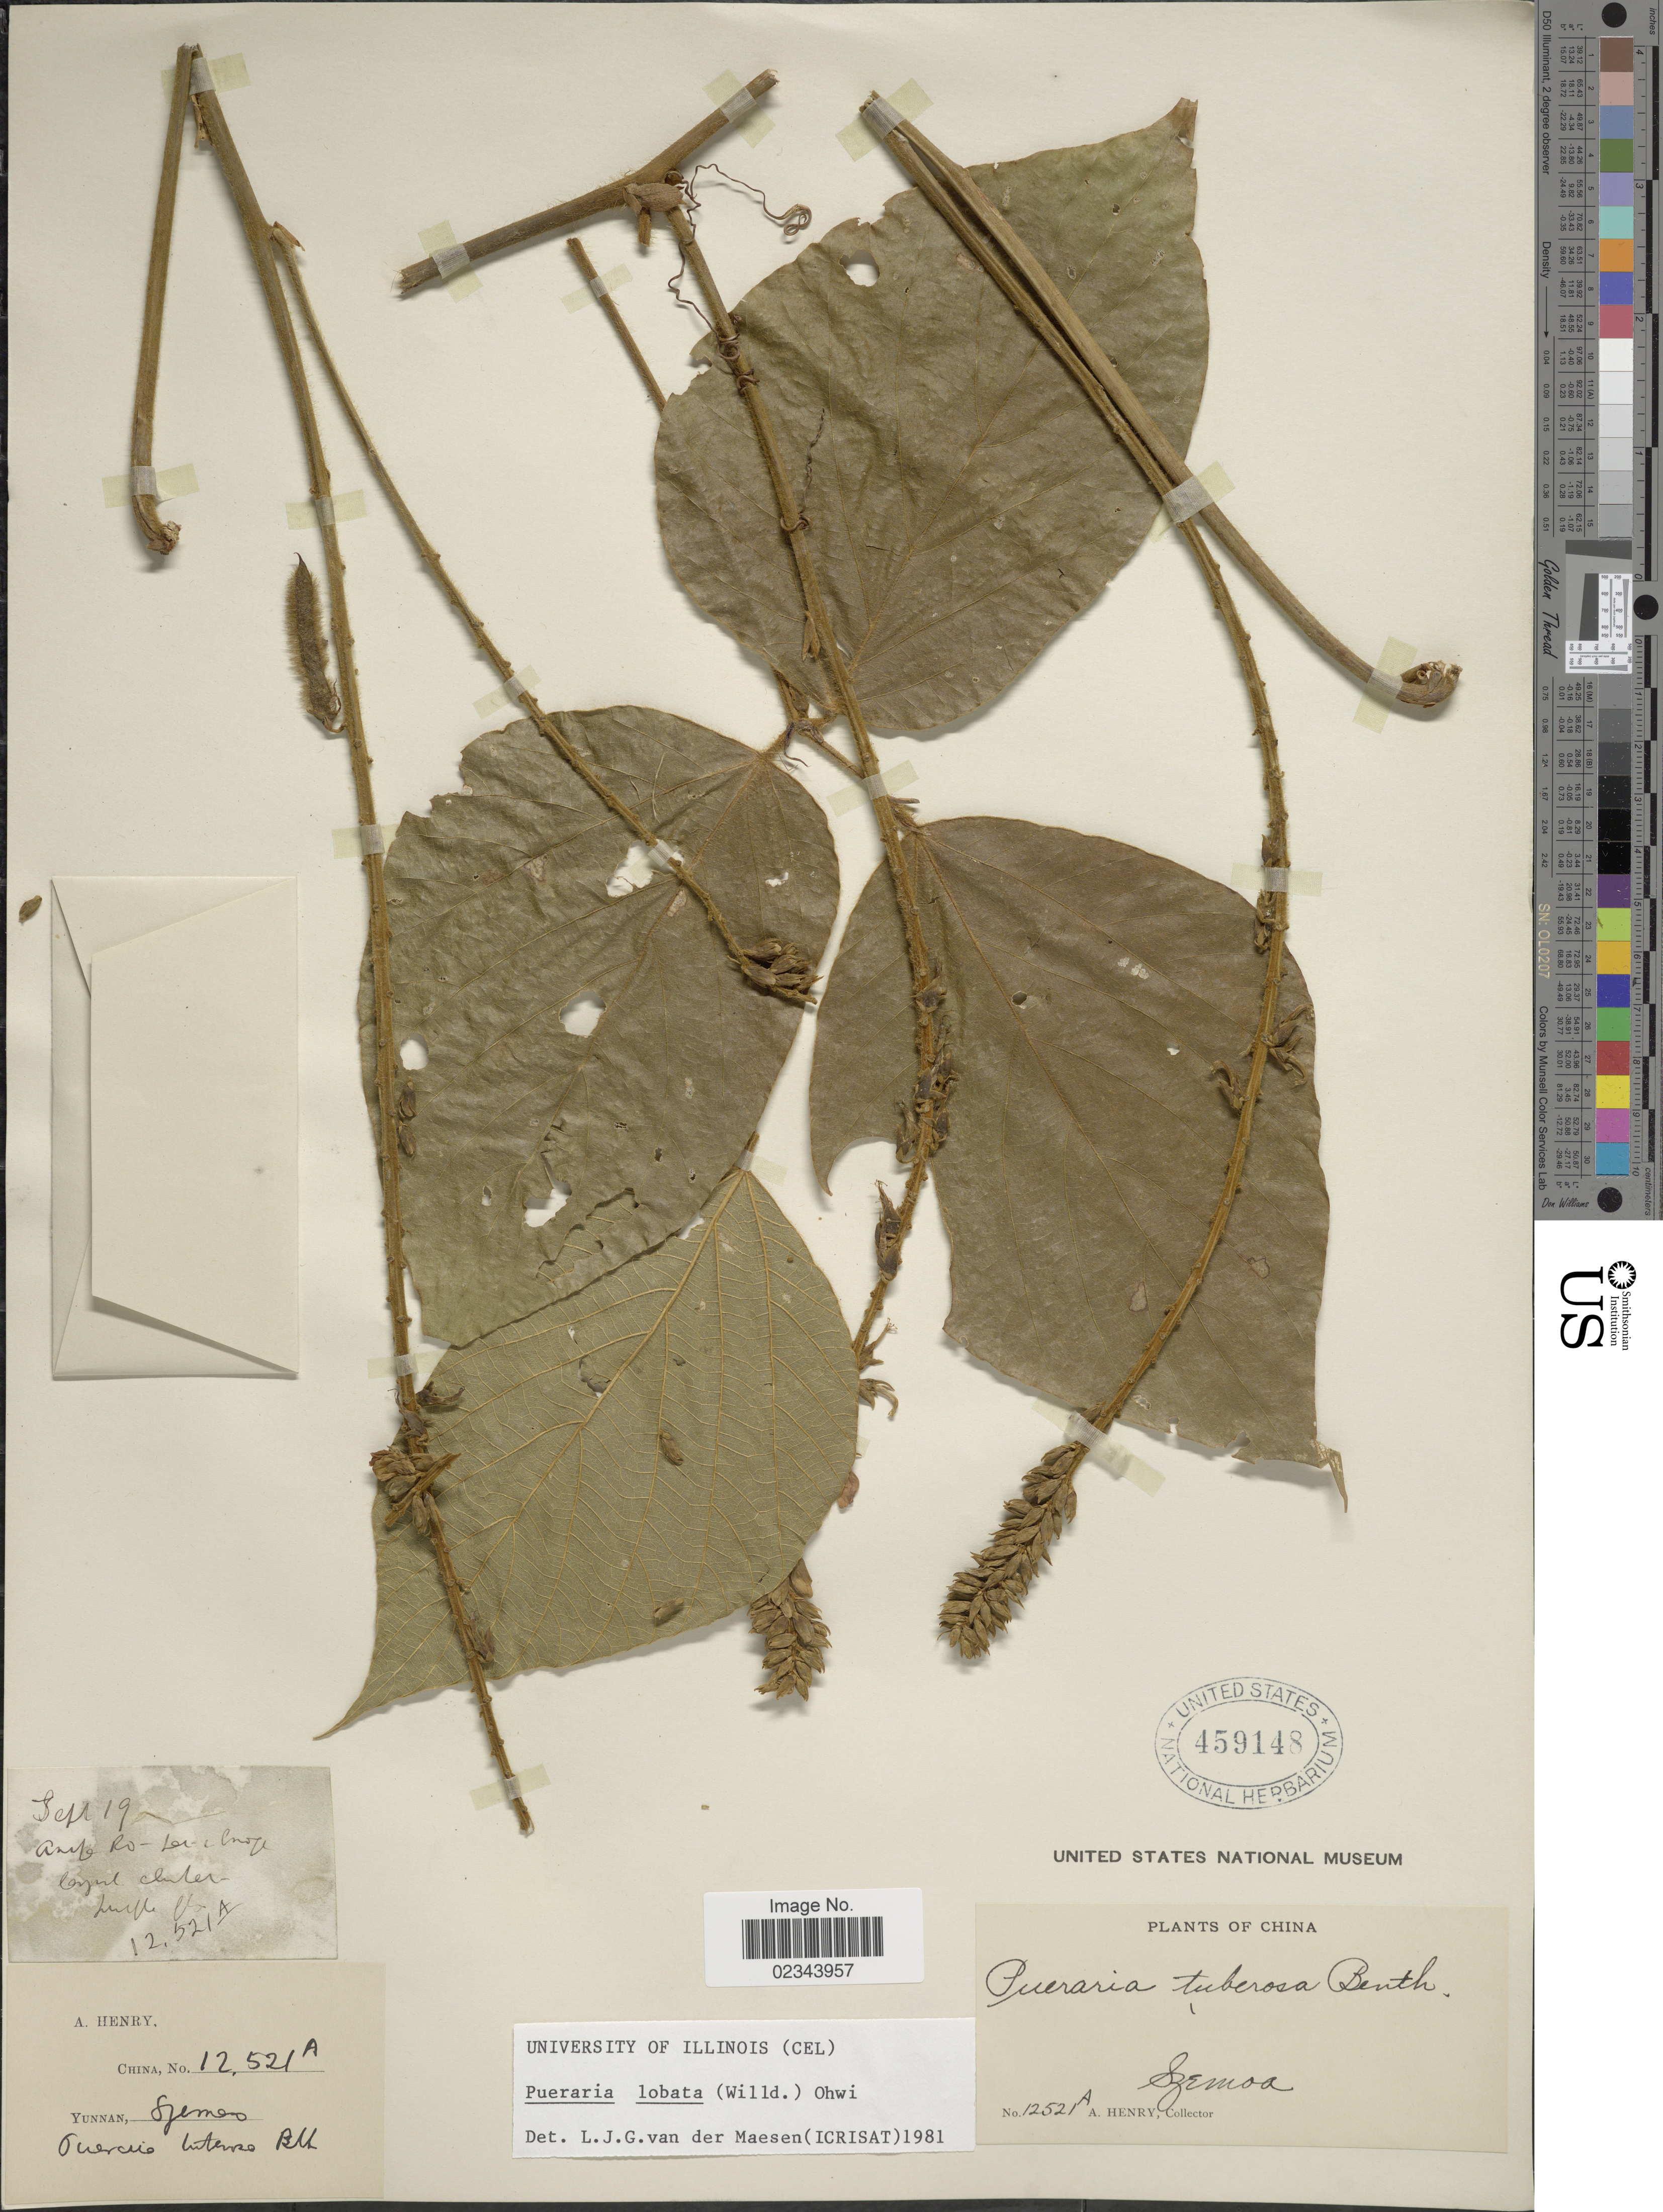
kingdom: Plantae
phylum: Tracheophyta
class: Magnoliopsida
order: Fabales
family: Fabaceae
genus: Pueraria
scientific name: Pueraria lobata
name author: (Willd.) Ohwi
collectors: A. Henry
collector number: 12521 A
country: China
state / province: Yunnan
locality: Szemoa. [illegible text]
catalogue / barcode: US 459148